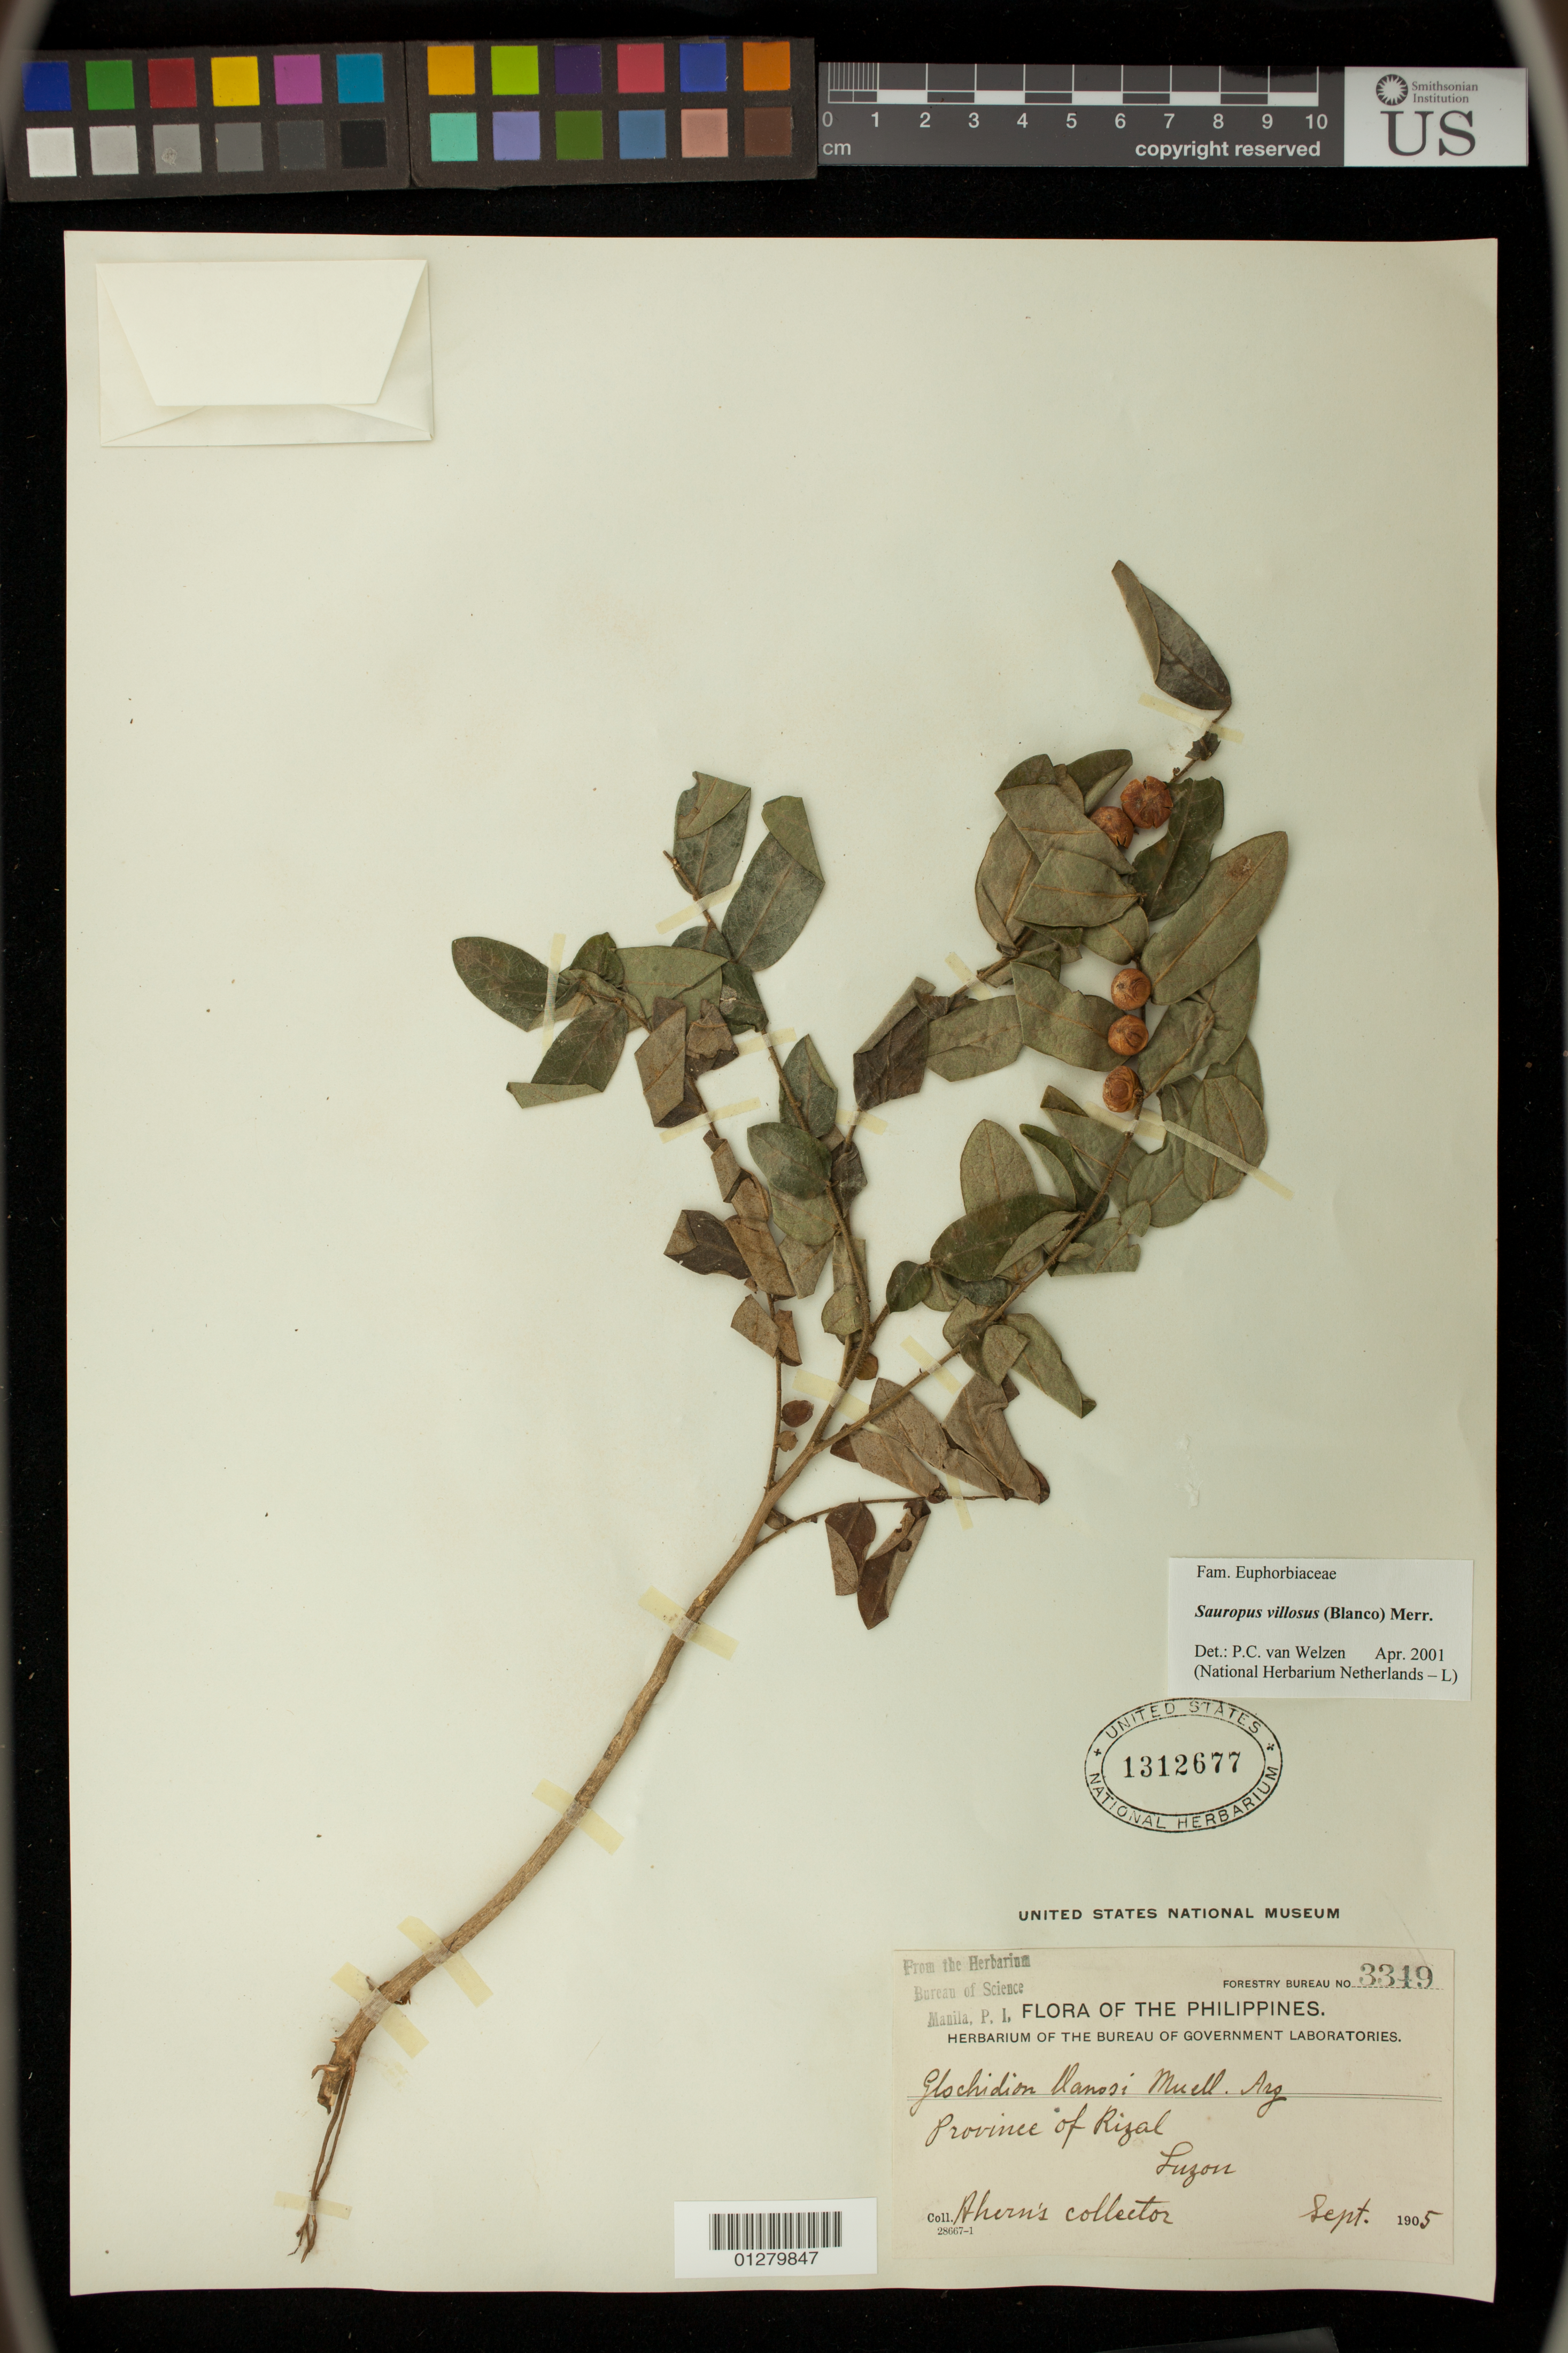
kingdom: Plantae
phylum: Tracheophyta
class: Magnoliopsida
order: Malpighiales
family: Phyllanthaceae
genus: Sauropus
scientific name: Sauropus villosus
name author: (Blanco) Merr.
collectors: Ahern's collector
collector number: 3349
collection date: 1905-09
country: Philippines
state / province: Calabarzon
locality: Province of Rizal, Luzon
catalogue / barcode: US 1312677